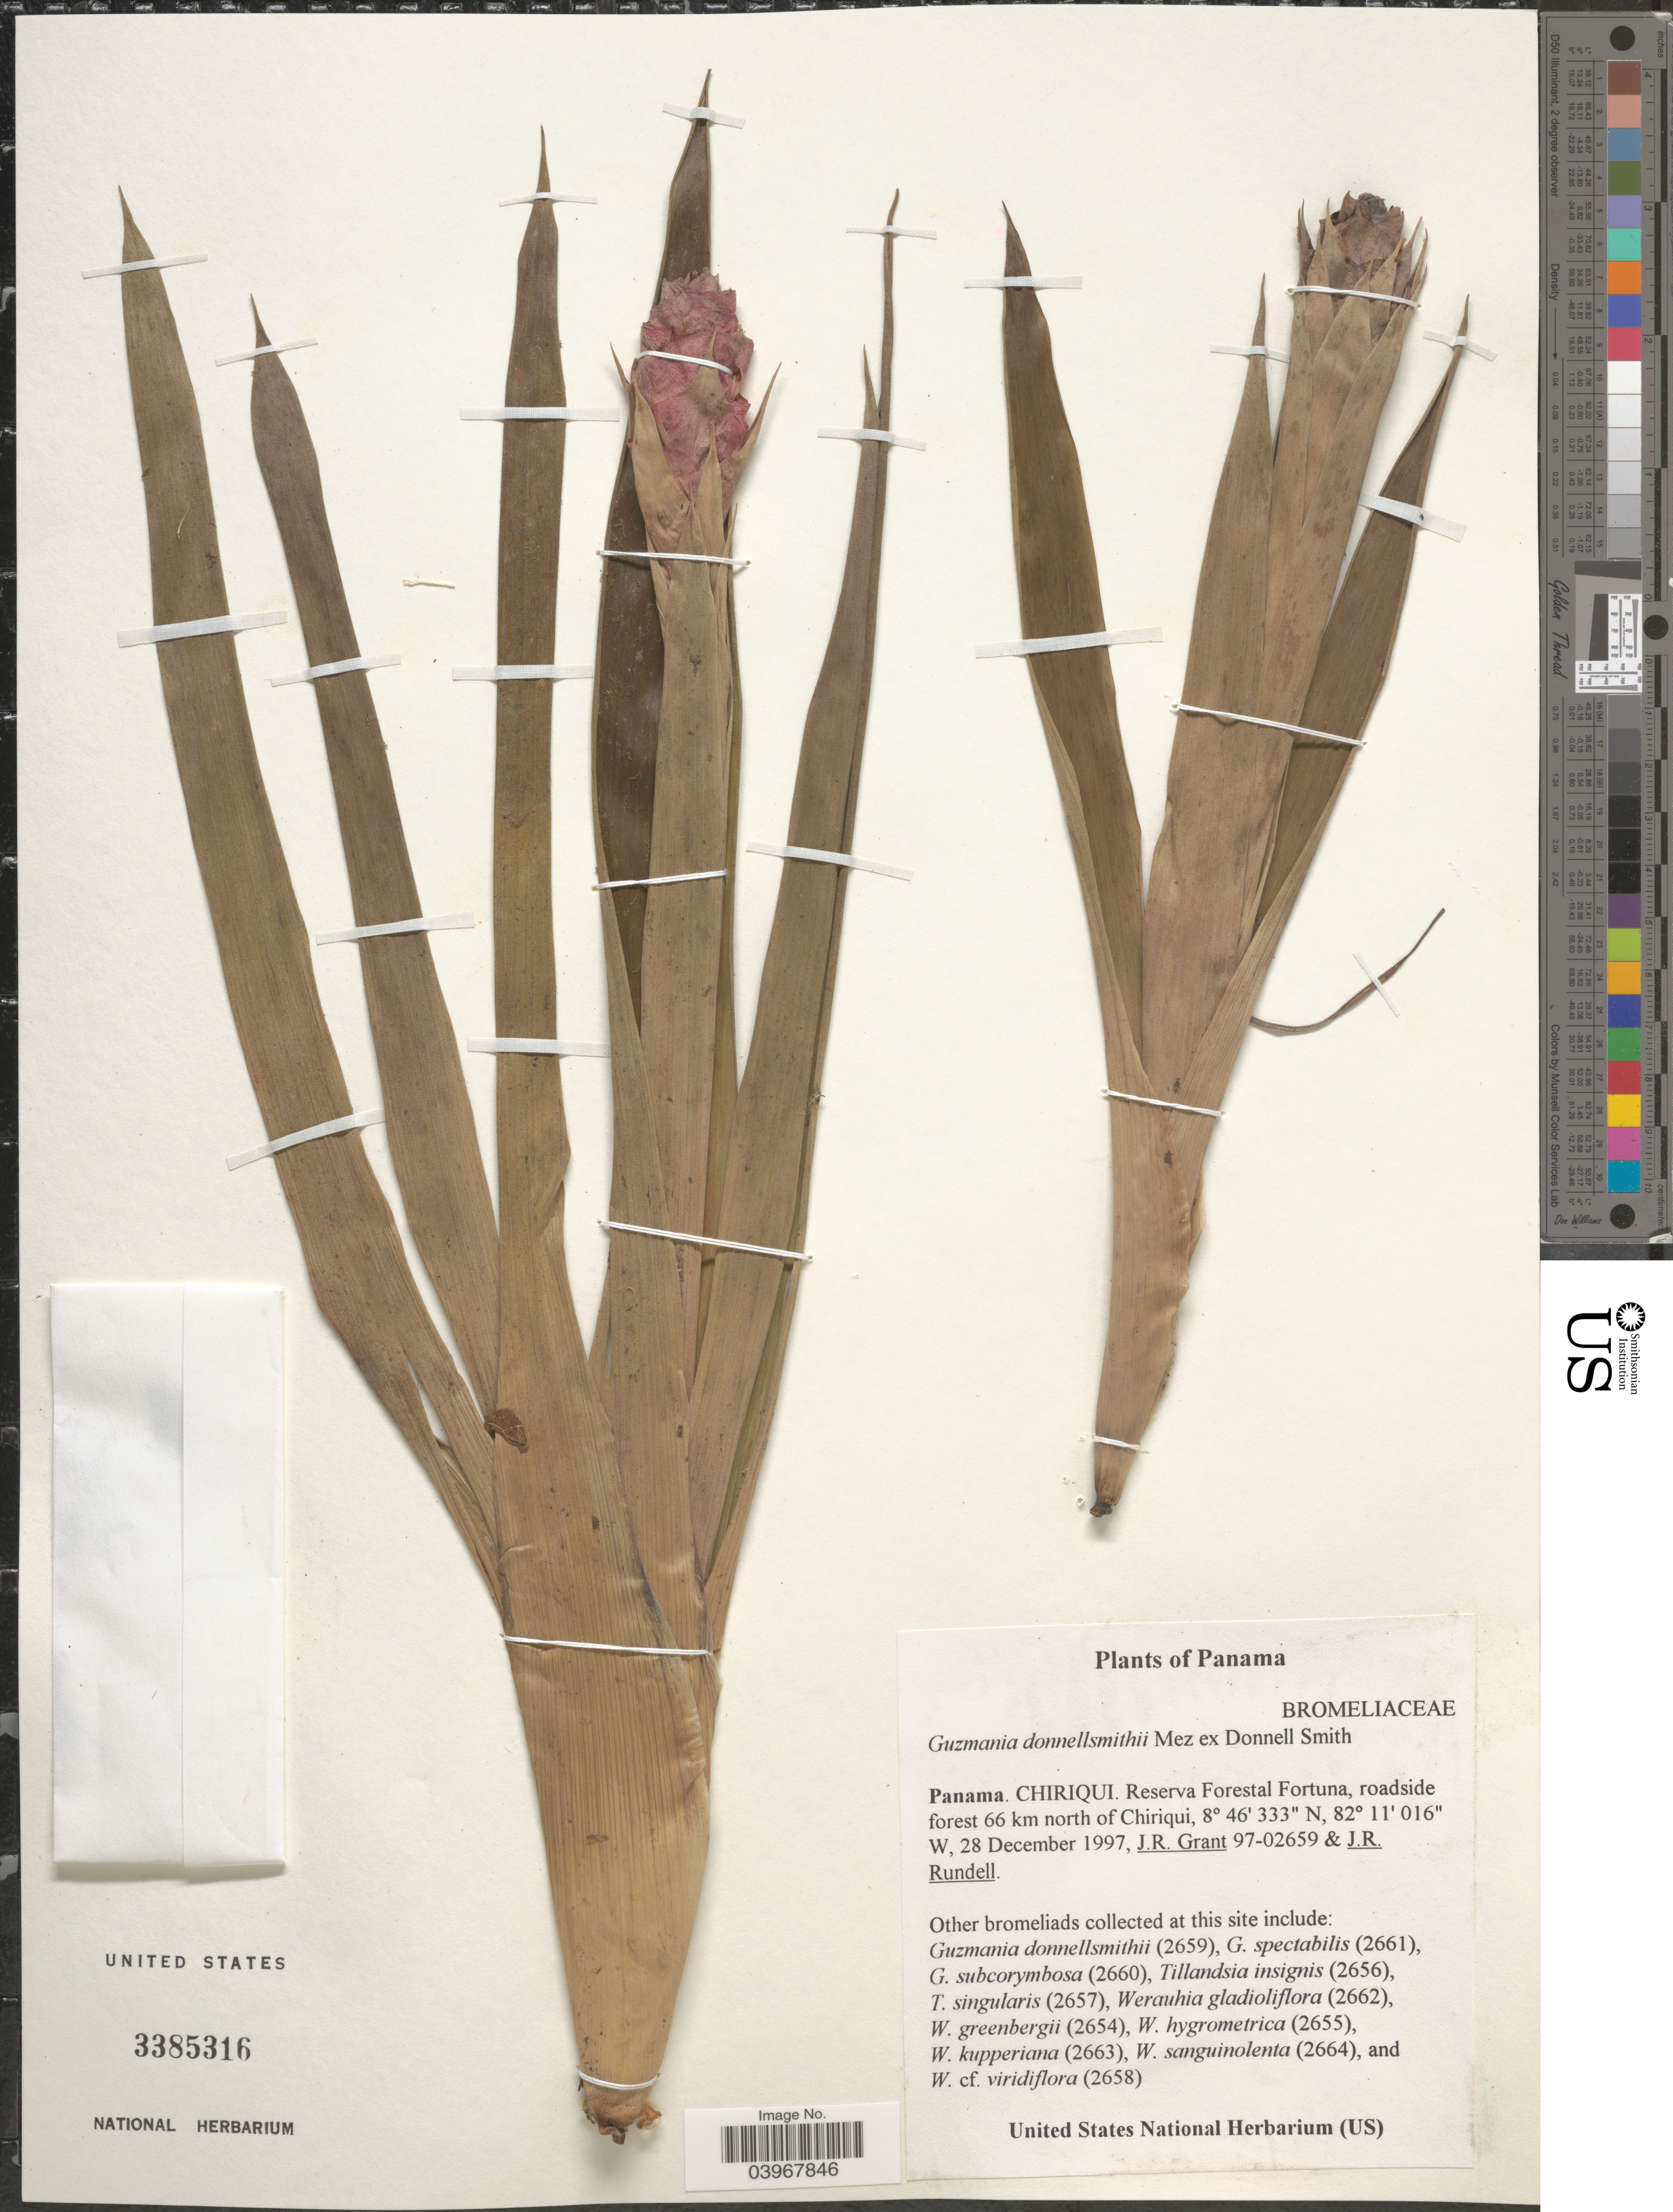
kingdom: Plantae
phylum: Tracheophyta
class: Liliopsida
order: Poales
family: Bromeliaceae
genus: Guzmania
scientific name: Guzmania donnellsmithii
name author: Mez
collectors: J. Grant & J. R. Rundell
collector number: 97-02659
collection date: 1997-12-28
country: Panama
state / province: Chiriqui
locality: Reserva Forestal Fortuna, roadside forest 66 km north of Chiriqui.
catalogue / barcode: US 3385316